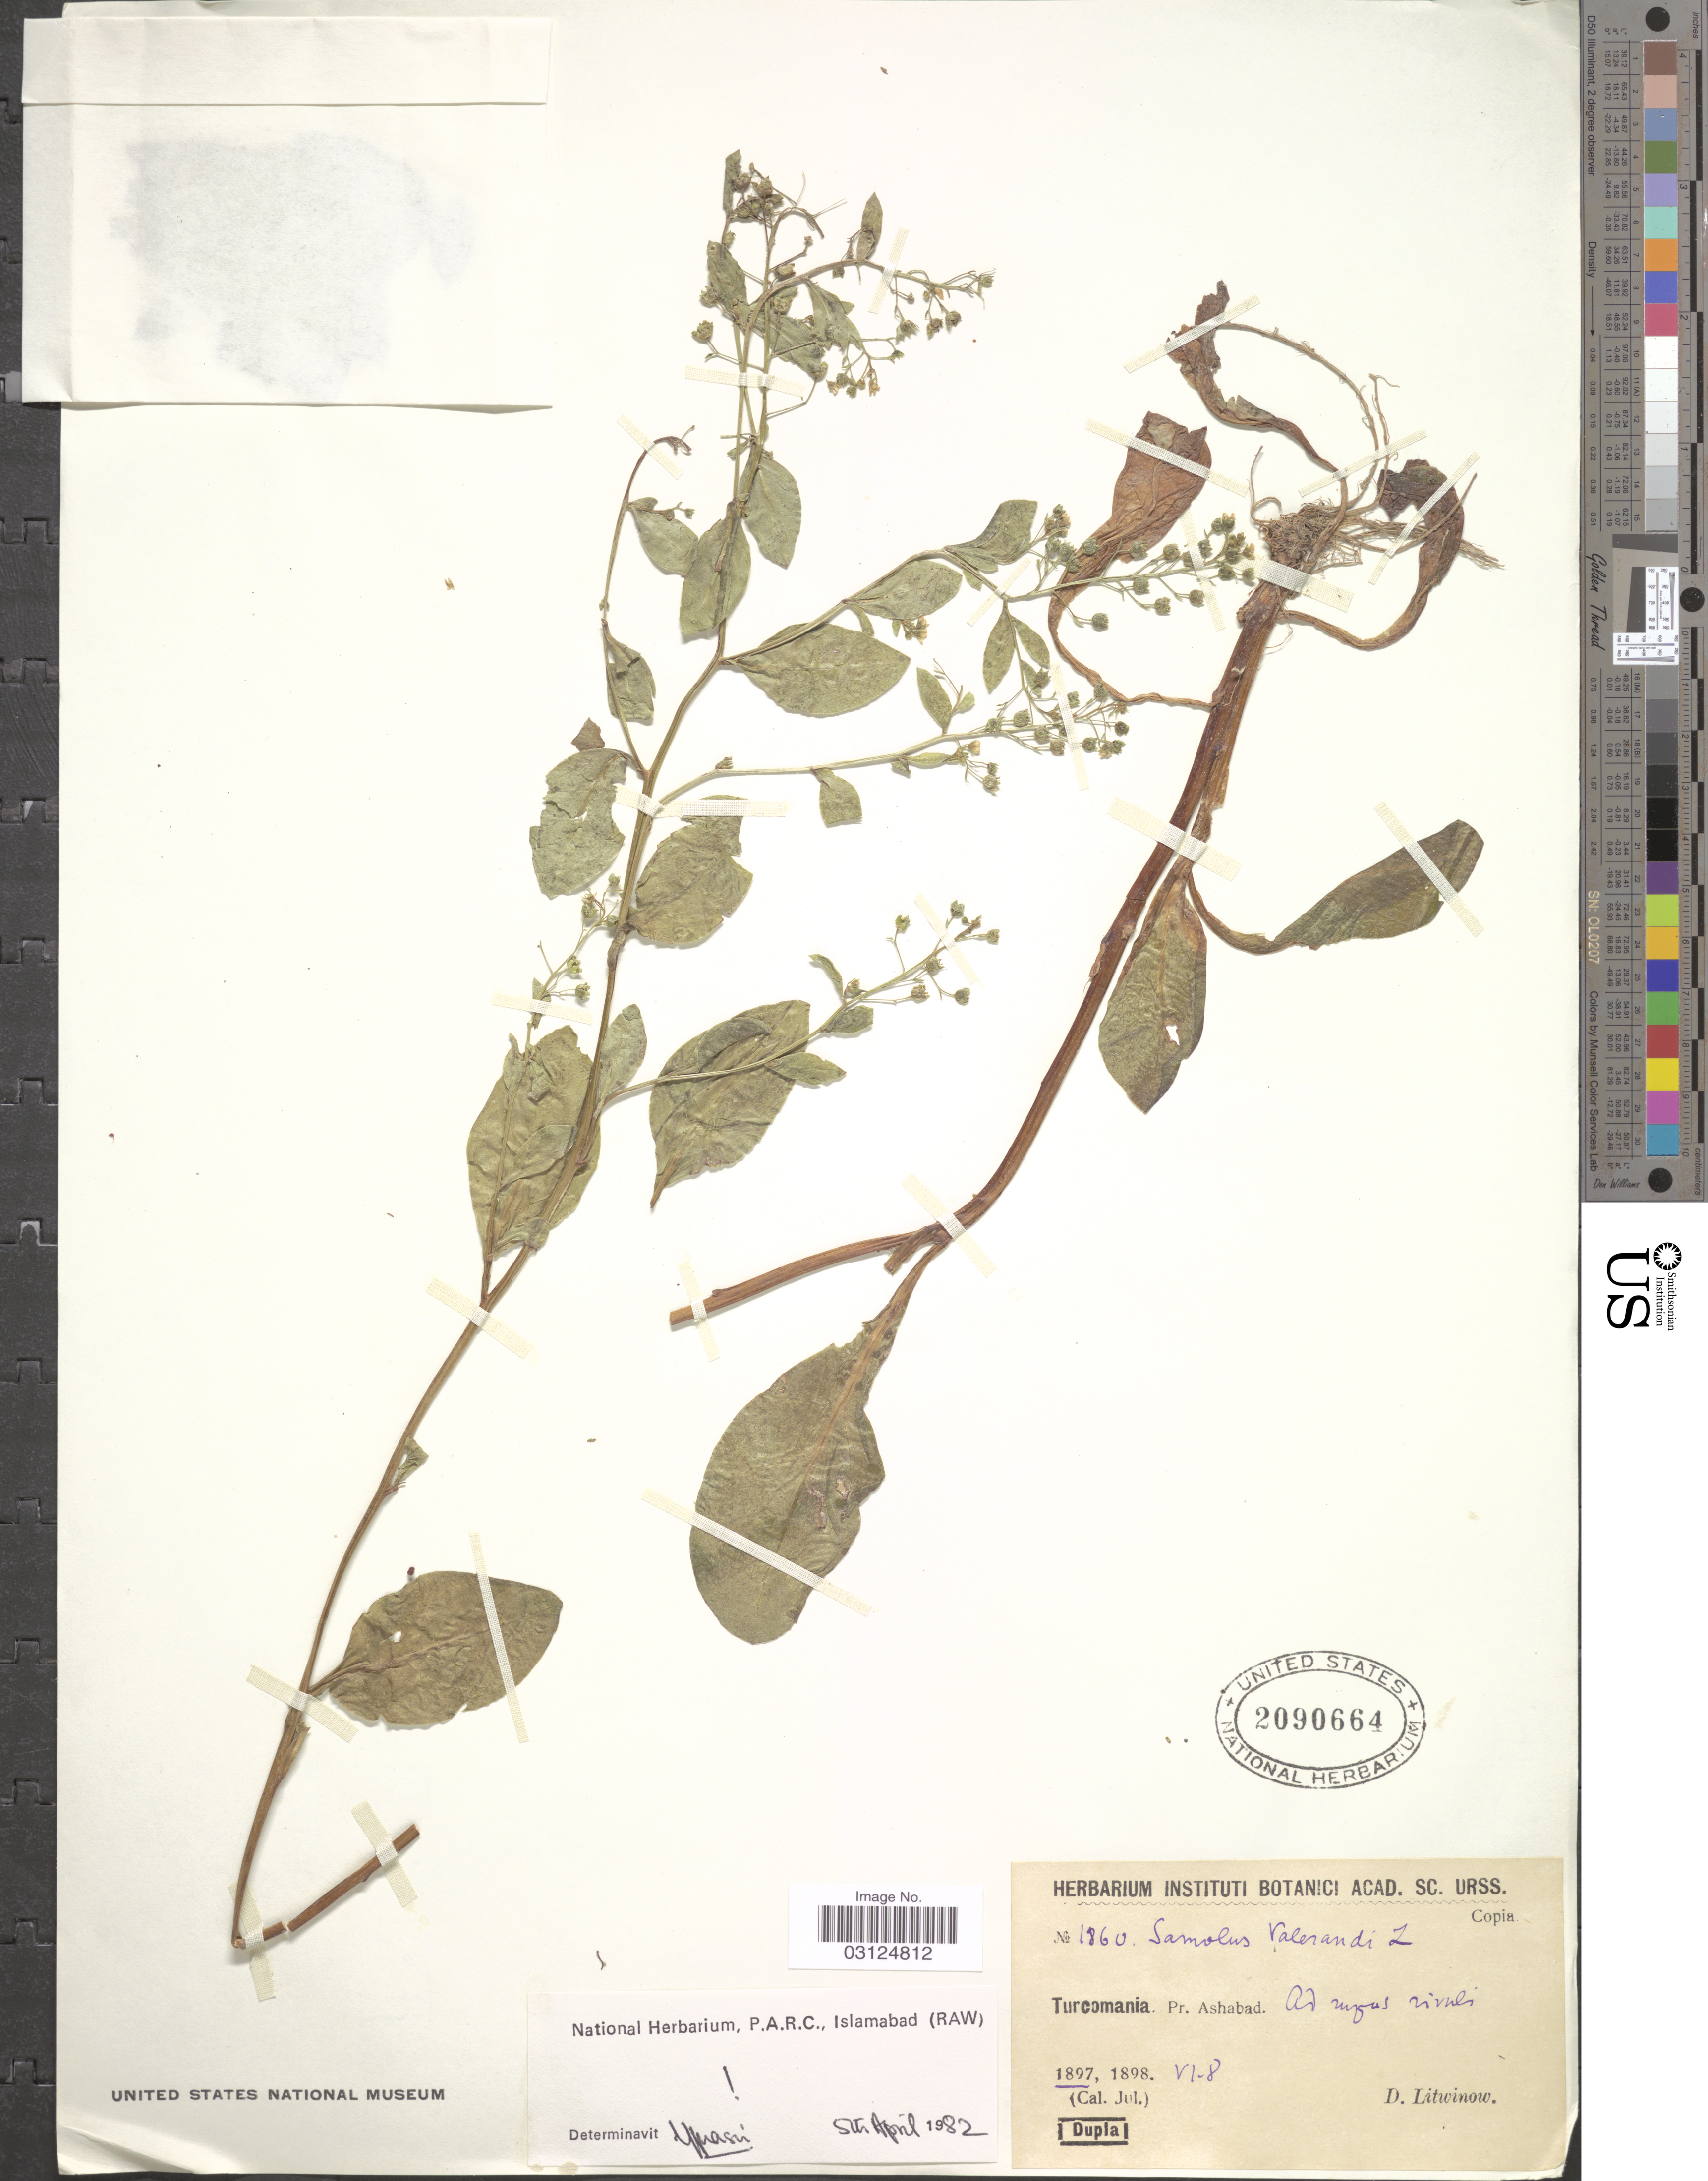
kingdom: Plantae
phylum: Tracheophyta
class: Magnoliopsida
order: Ericales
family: Primulaceae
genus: Samolus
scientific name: Samolus valerandi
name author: L.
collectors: D. Litwinow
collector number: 1860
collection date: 1897-06-08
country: Turkmenistan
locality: Turcomania. Pr. Ashabad.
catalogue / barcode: US 2090664